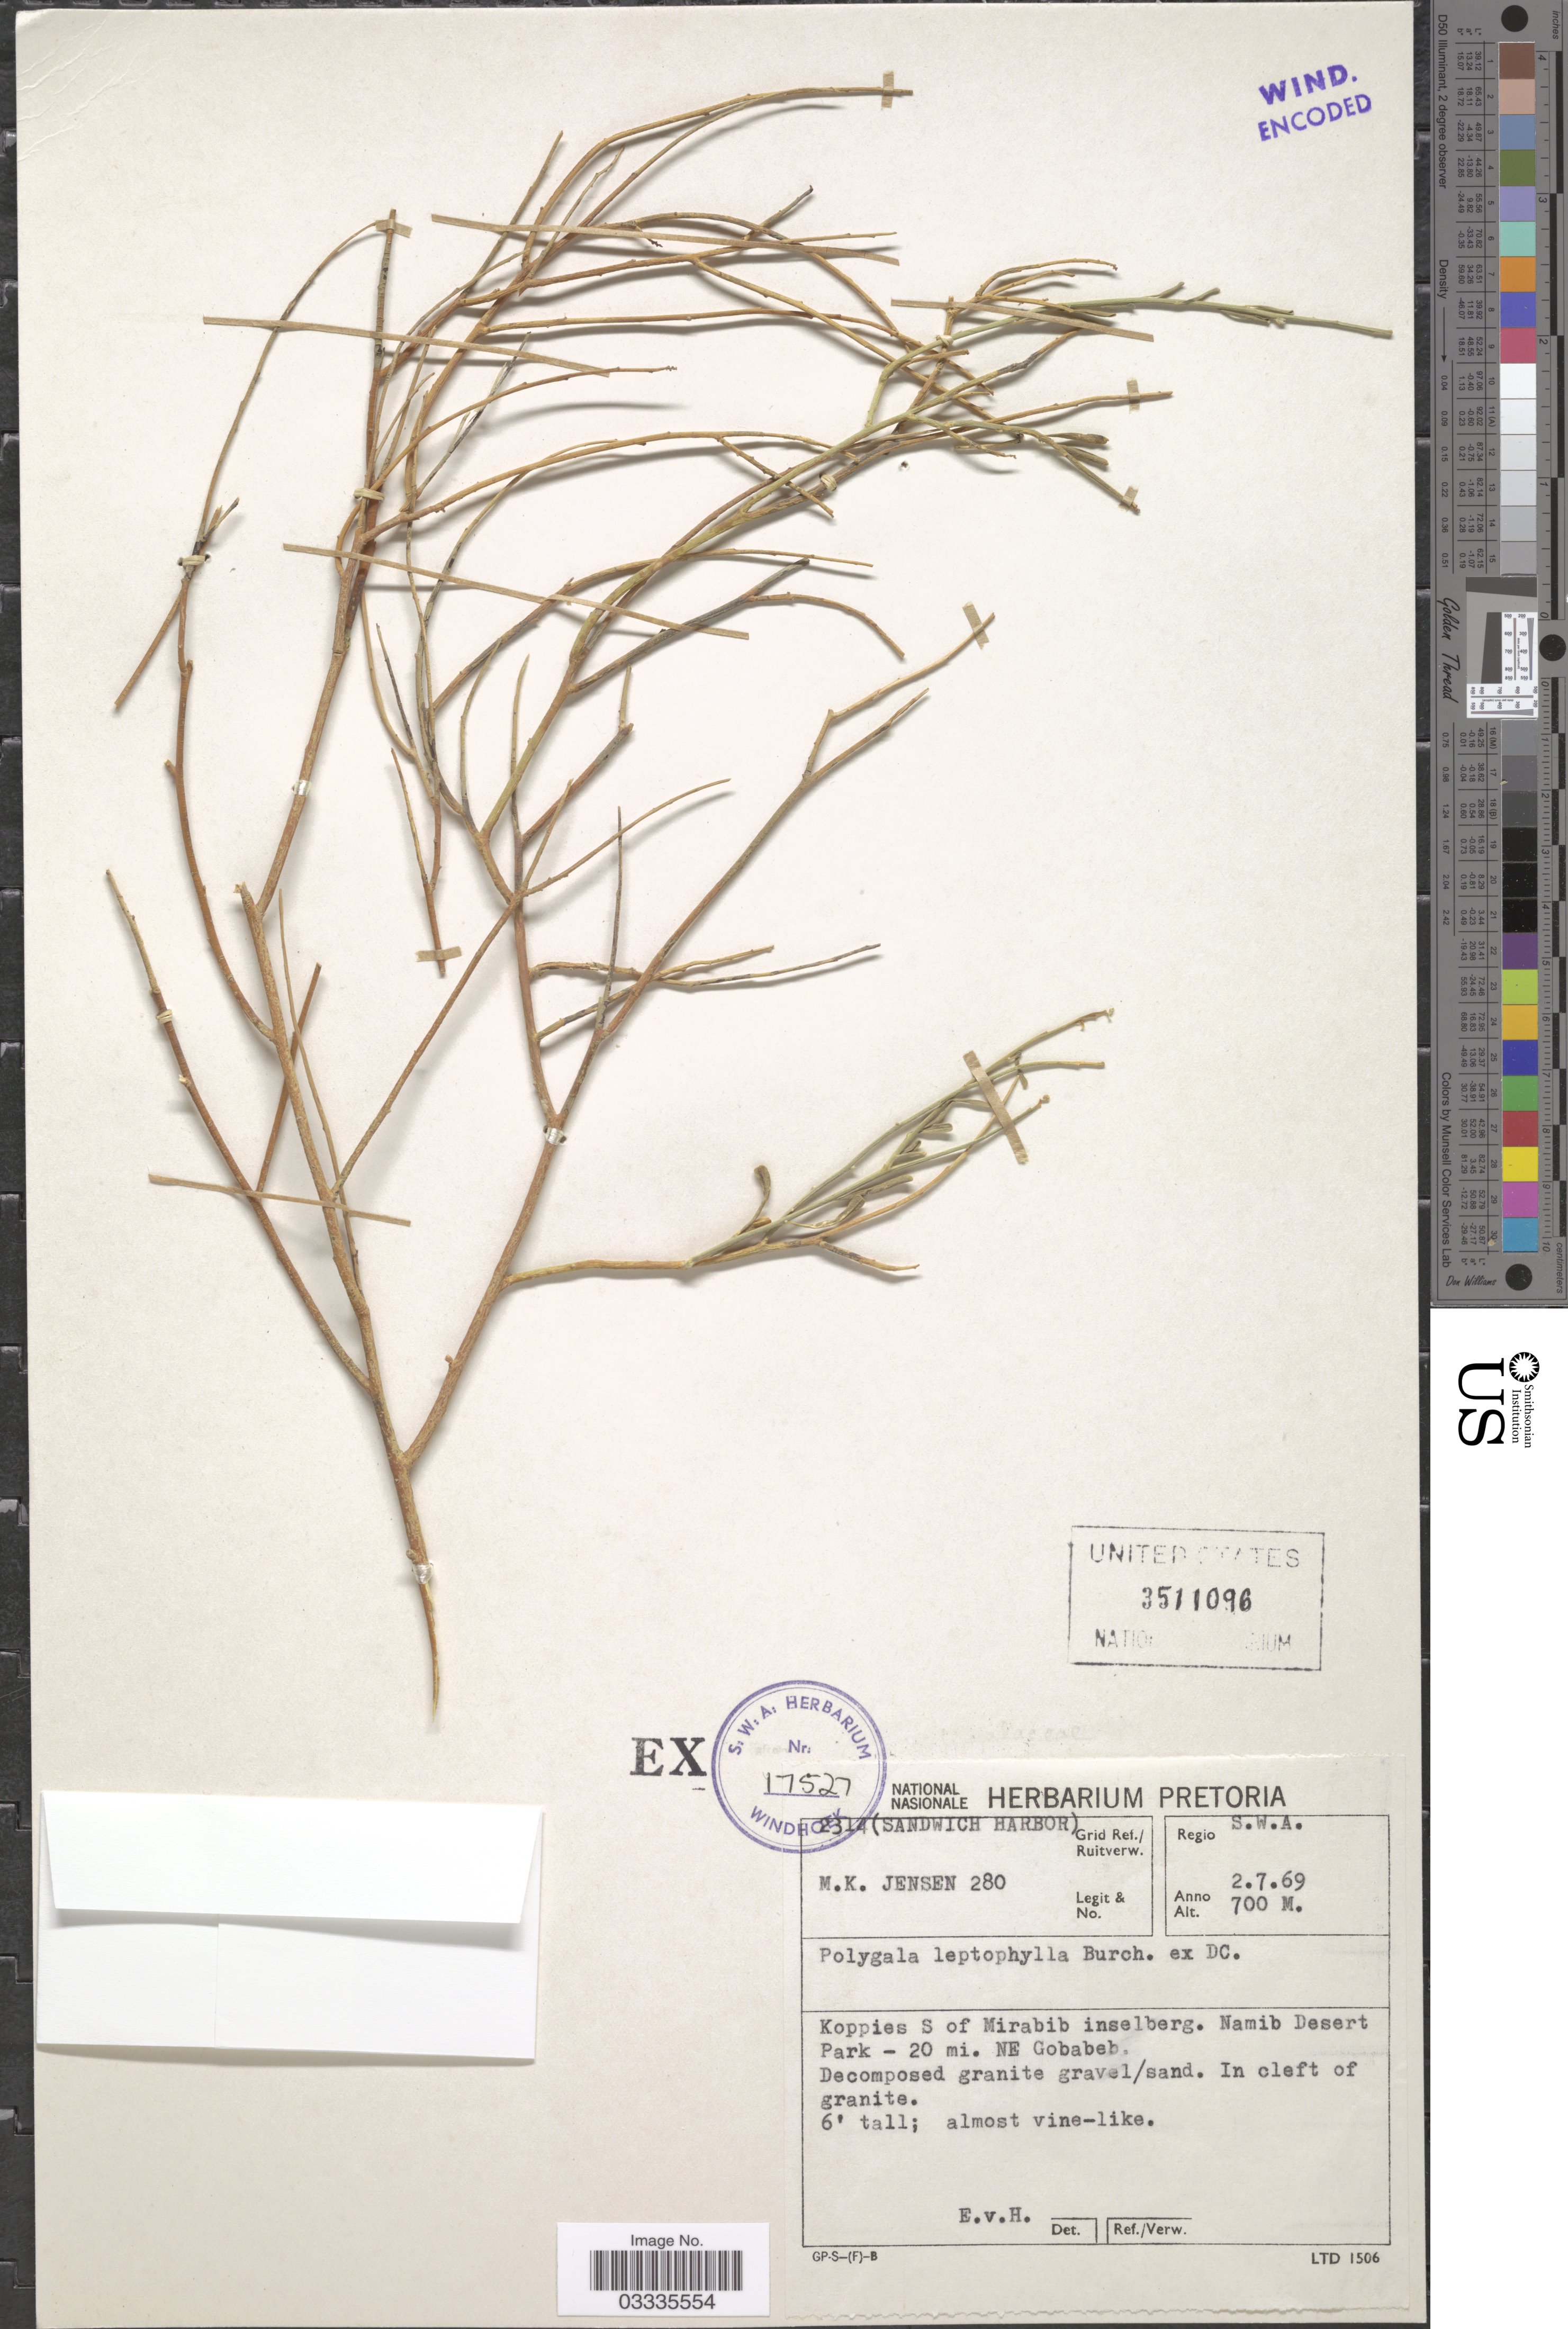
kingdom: Plantae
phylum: Tracheophyta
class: Magnoliopsida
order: Fabales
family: Polygalaceae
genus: Polygala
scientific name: Polygala leptophylla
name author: Burch.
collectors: M. Jensen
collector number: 280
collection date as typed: Transcribed d/m/y: 2/7/69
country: Namibia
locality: Regio S.W.A. Grid Ref./ Ruitverw. 2314 (Sandwich Harbor). Koppies S of Mirabib inselberg. Namib Desert Park - 20 mi. NE Gobabeb.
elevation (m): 700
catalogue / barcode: US 3511096